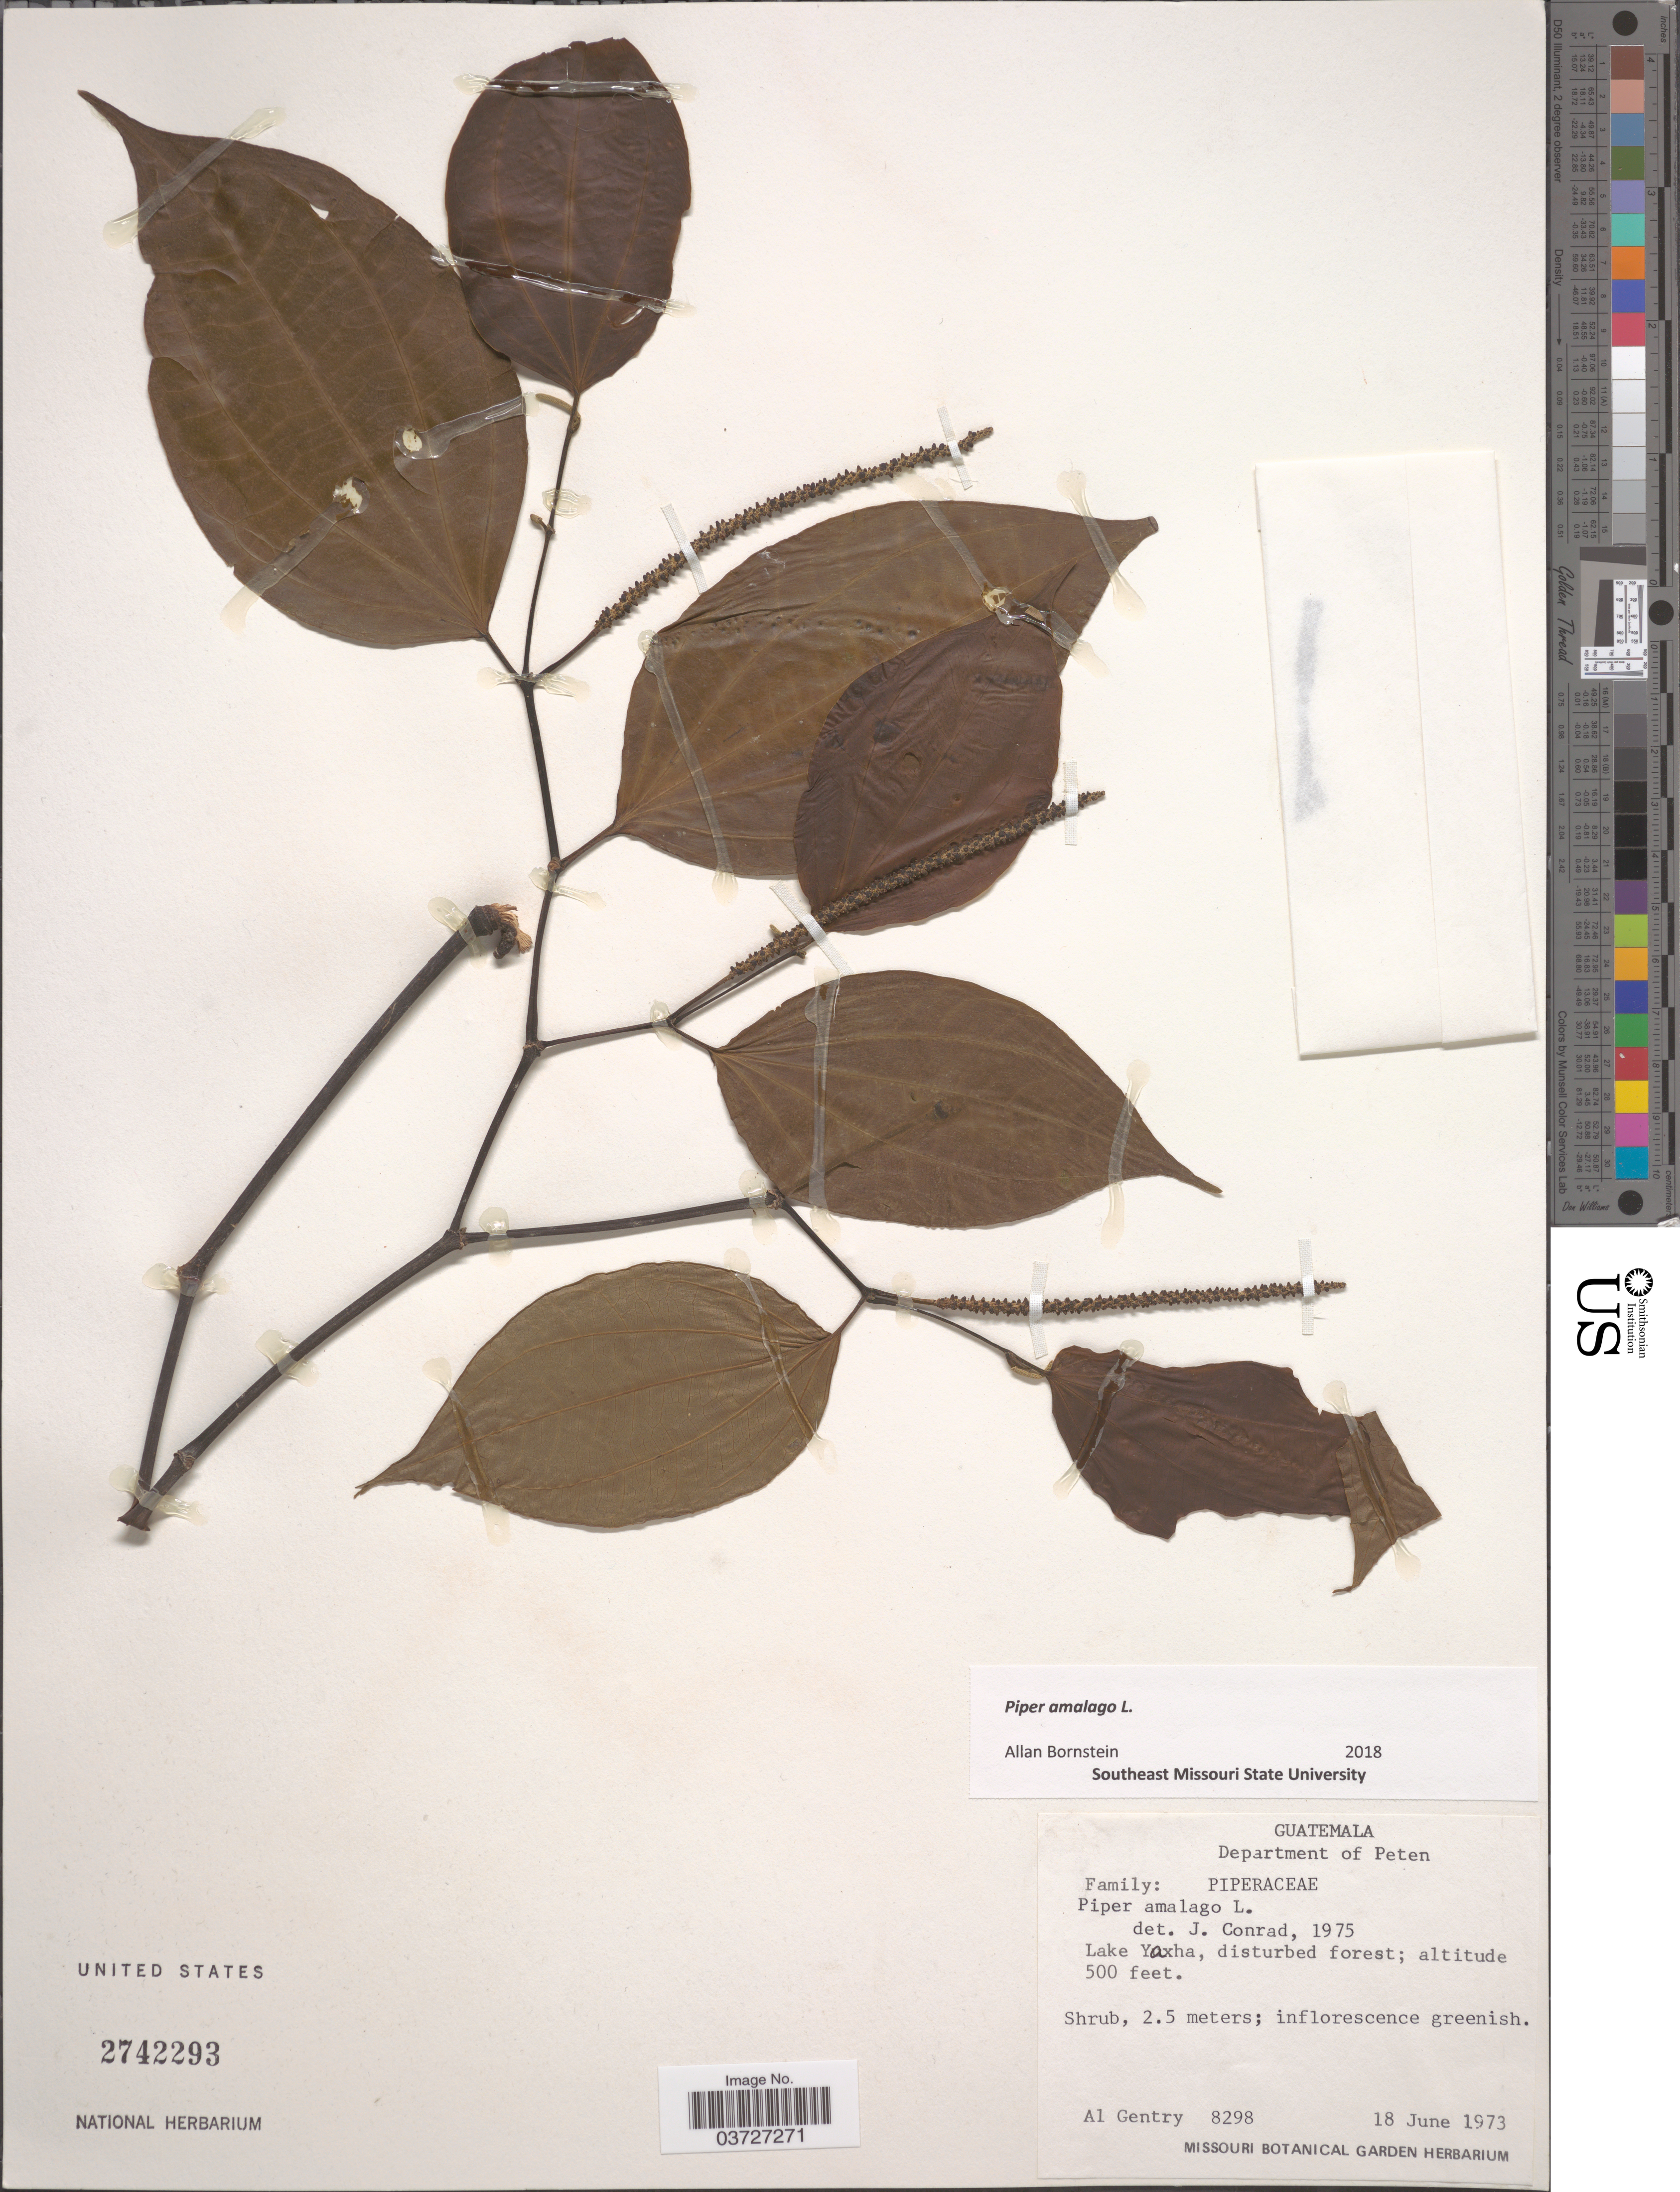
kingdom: Plantae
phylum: Tracheophyta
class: Magnoliopsida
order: Piperales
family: Piperaceae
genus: Piper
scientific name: Piper amalago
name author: L.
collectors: A. H. Gentry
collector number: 8298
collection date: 1973-06-18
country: Guatemala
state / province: El Peten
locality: Department of Peten. Lake Yaxha, disturbed forest.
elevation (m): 152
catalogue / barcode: US 2742293